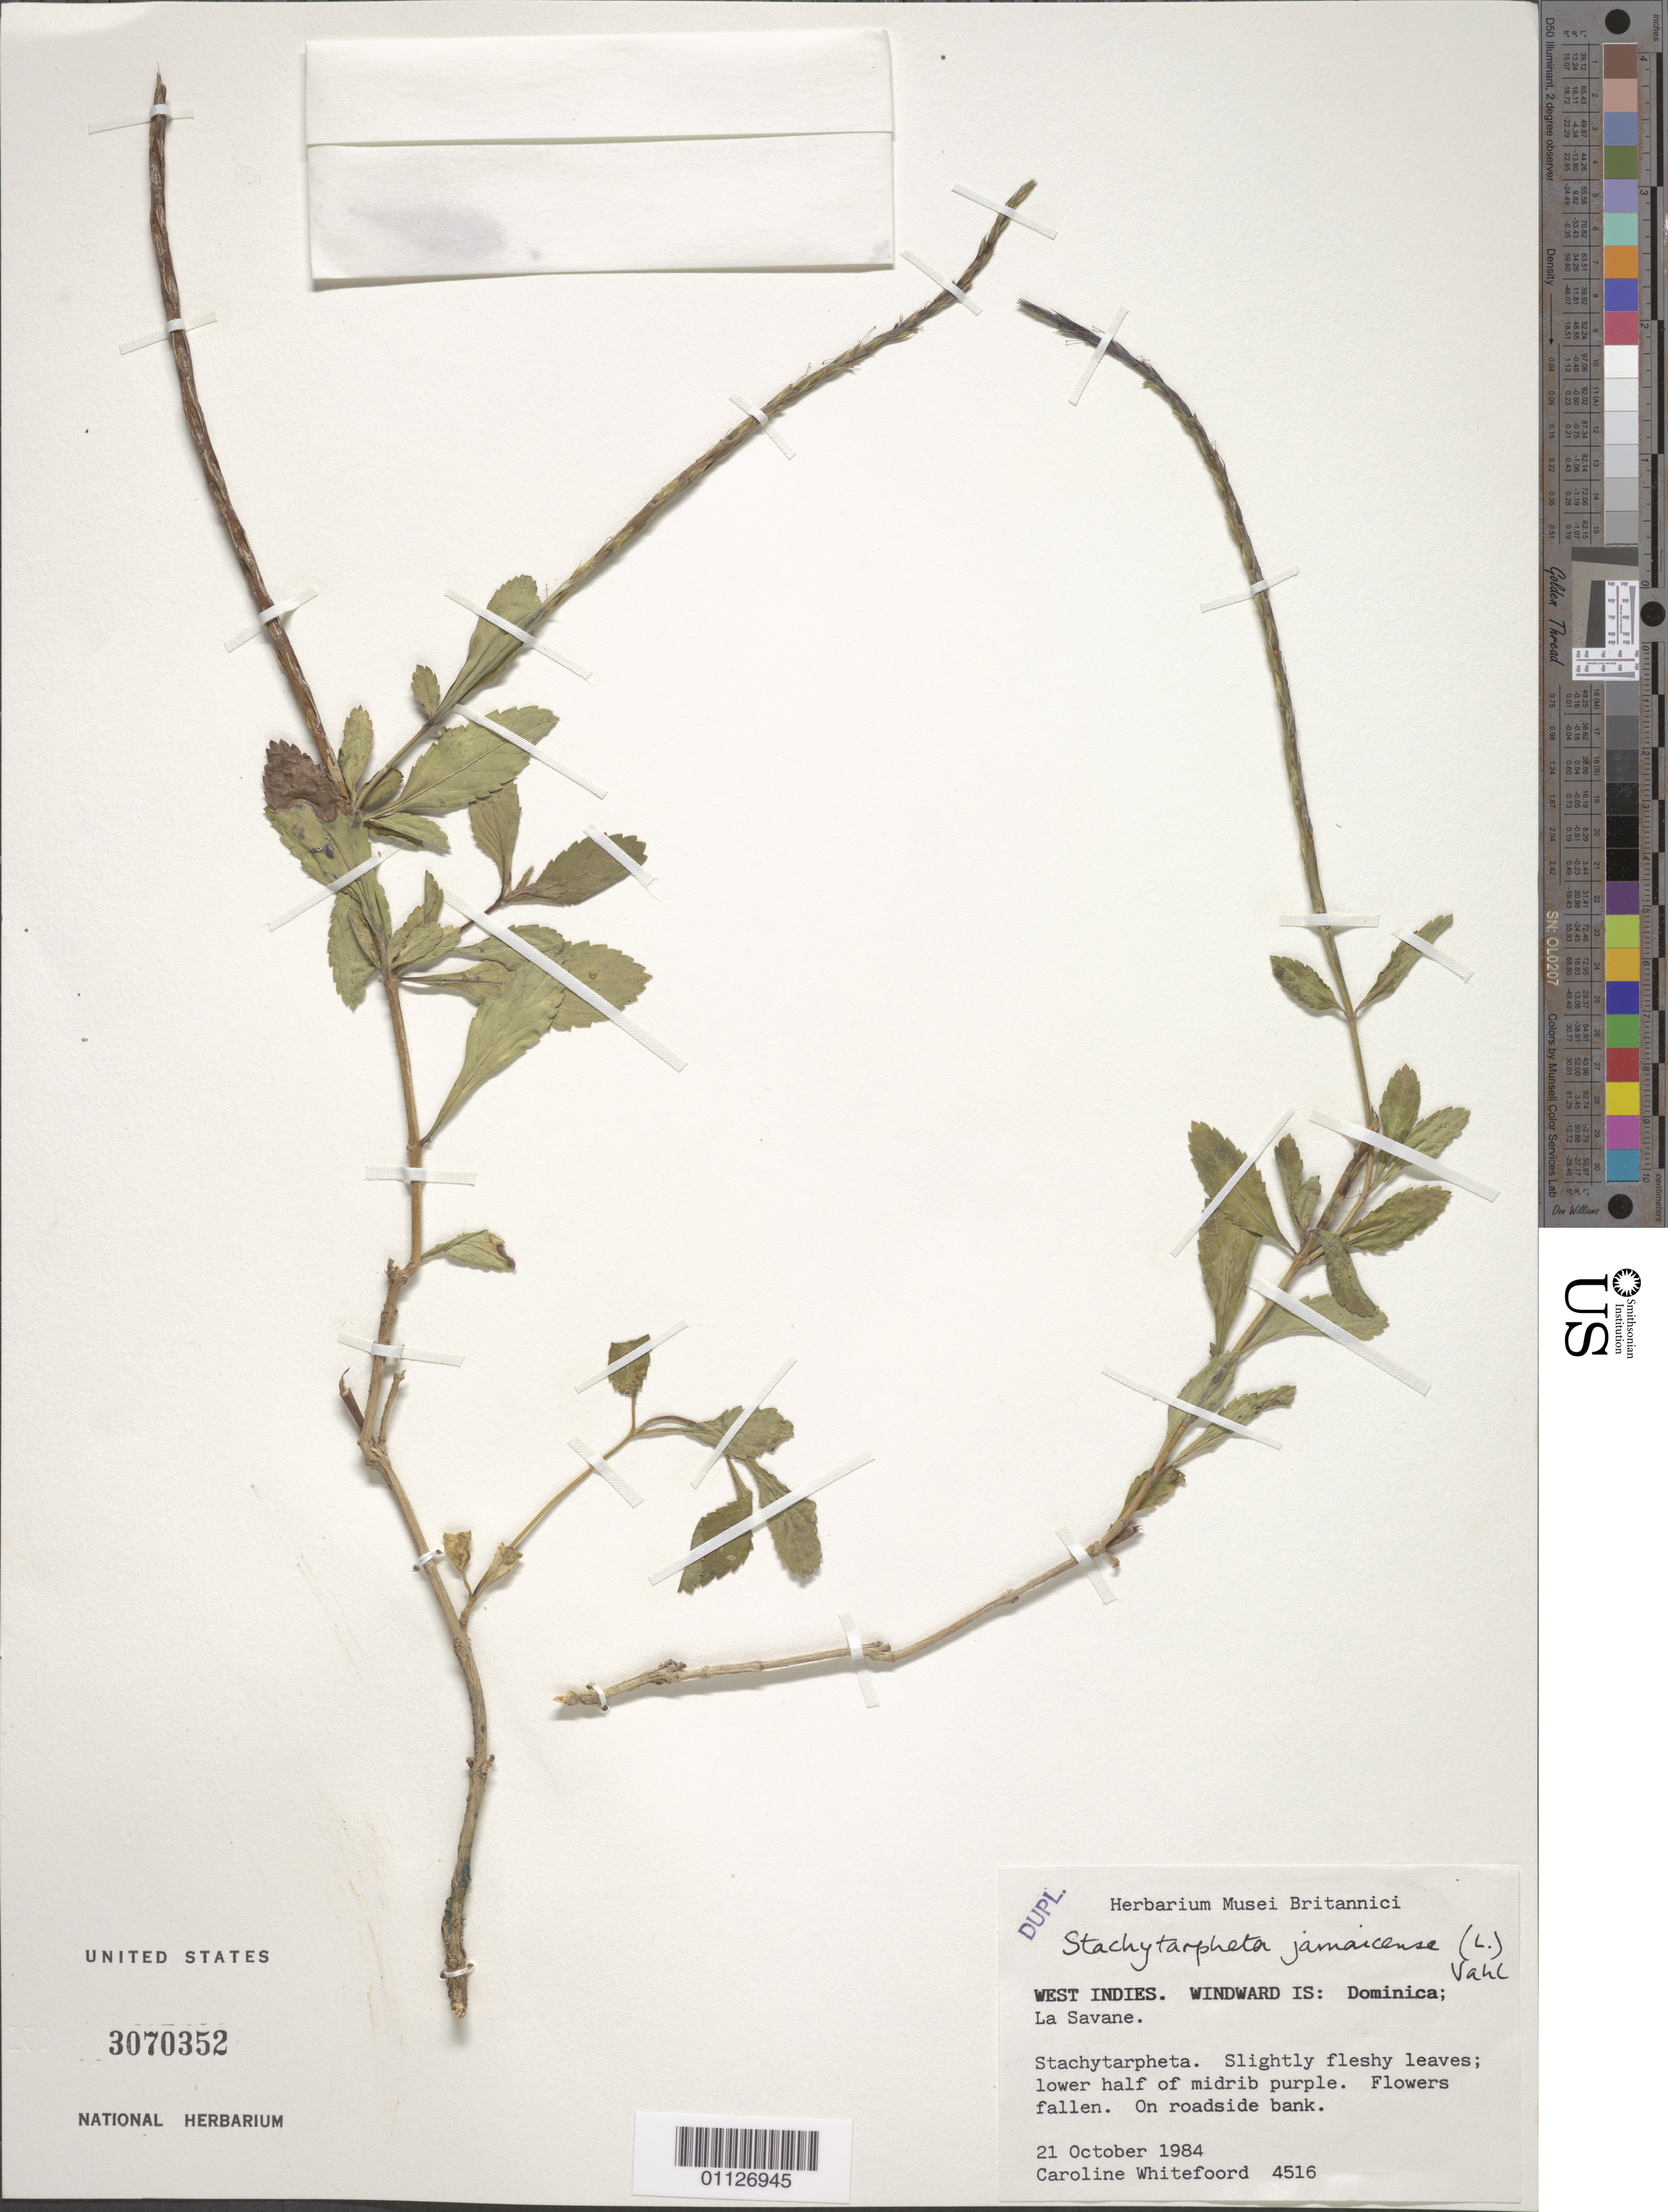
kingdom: Plantae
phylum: Tracheophyta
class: Magnoliopsida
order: Lamiales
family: Verbenaceae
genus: Stachytarpheta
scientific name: Stachytarpheta jamaicensis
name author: (L.) Vahl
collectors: C. Whitefoord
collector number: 4516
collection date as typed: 21 Oct 1984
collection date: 1984-10-21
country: Dominica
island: Dominica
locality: La Savane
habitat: on roadside bank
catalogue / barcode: US 3070352